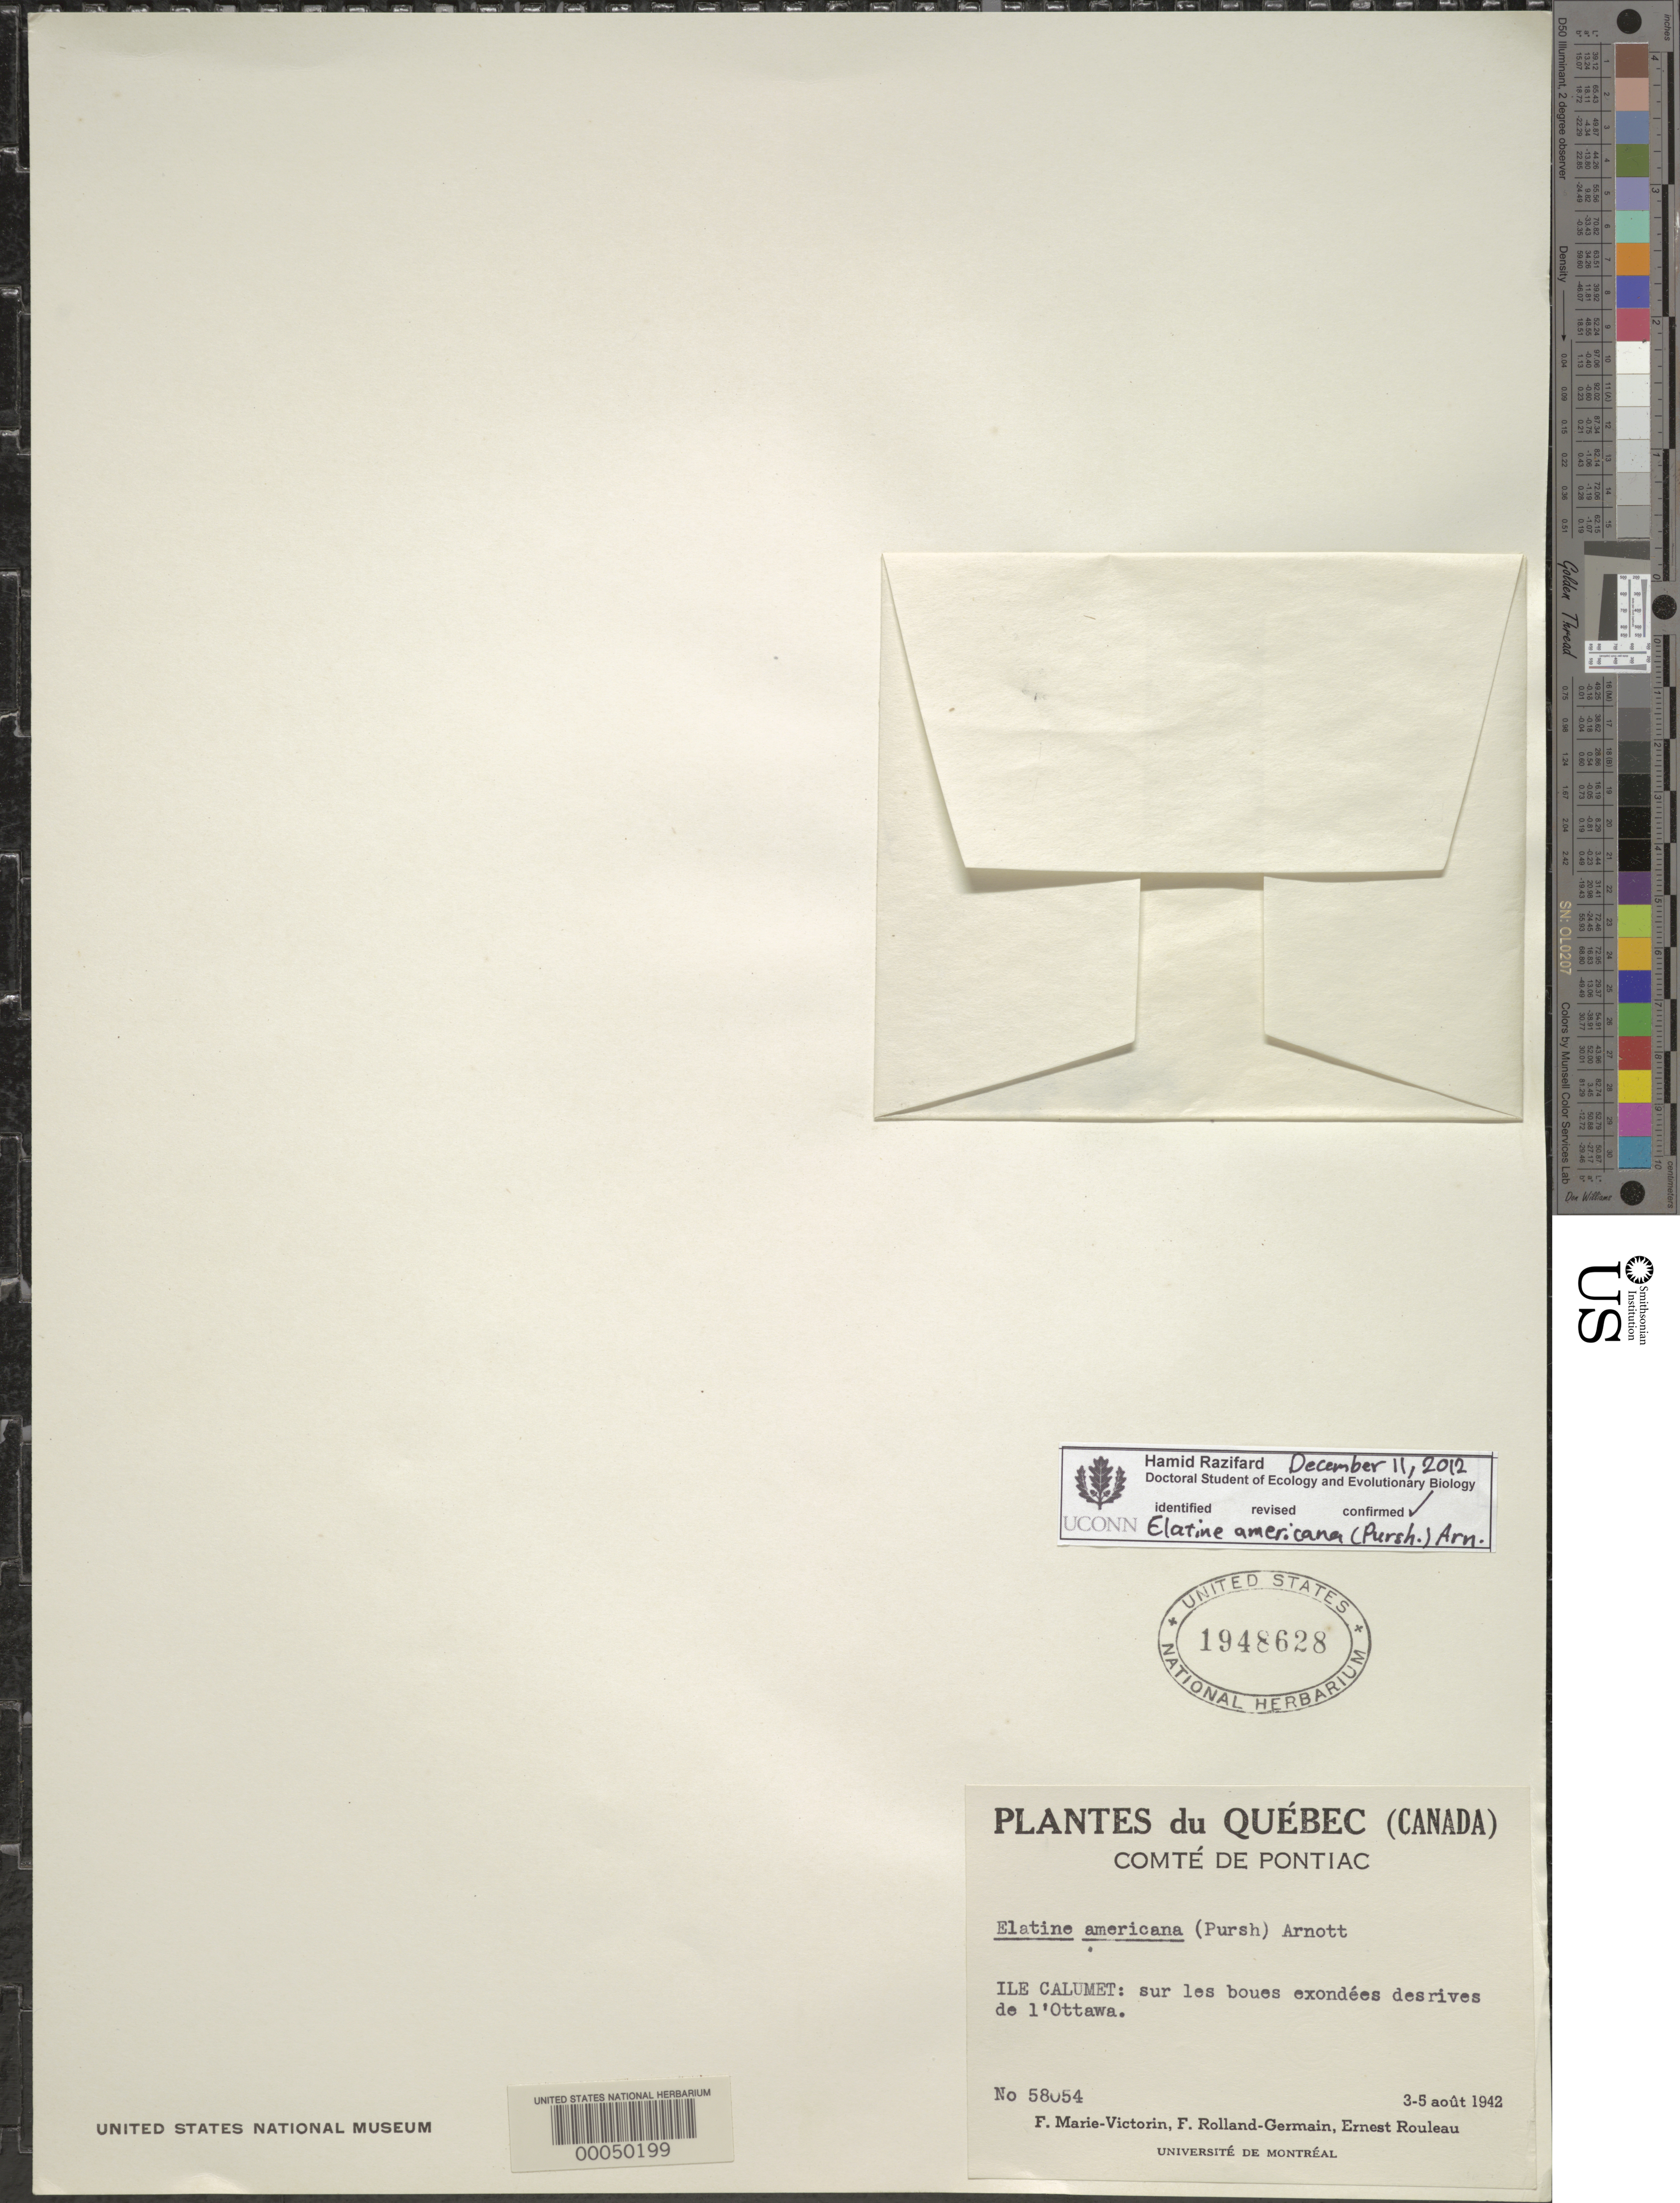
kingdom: Plantae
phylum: Tracheophyta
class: Magnoliopsida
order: Malpighiales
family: Elatinaceae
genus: Elatine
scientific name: Elatine americana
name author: (Pursh) Arn.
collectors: Fr. Marie-Victorin, Rolland-Germain & E. Rouleau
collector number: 58054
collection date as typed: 03 Aug 1942 to 05 Aug 1942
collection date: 1942-08-03/1942-08-05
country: Canada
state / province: Quebec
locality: Pontiac, Il Calumet.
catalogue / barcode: US 1948628